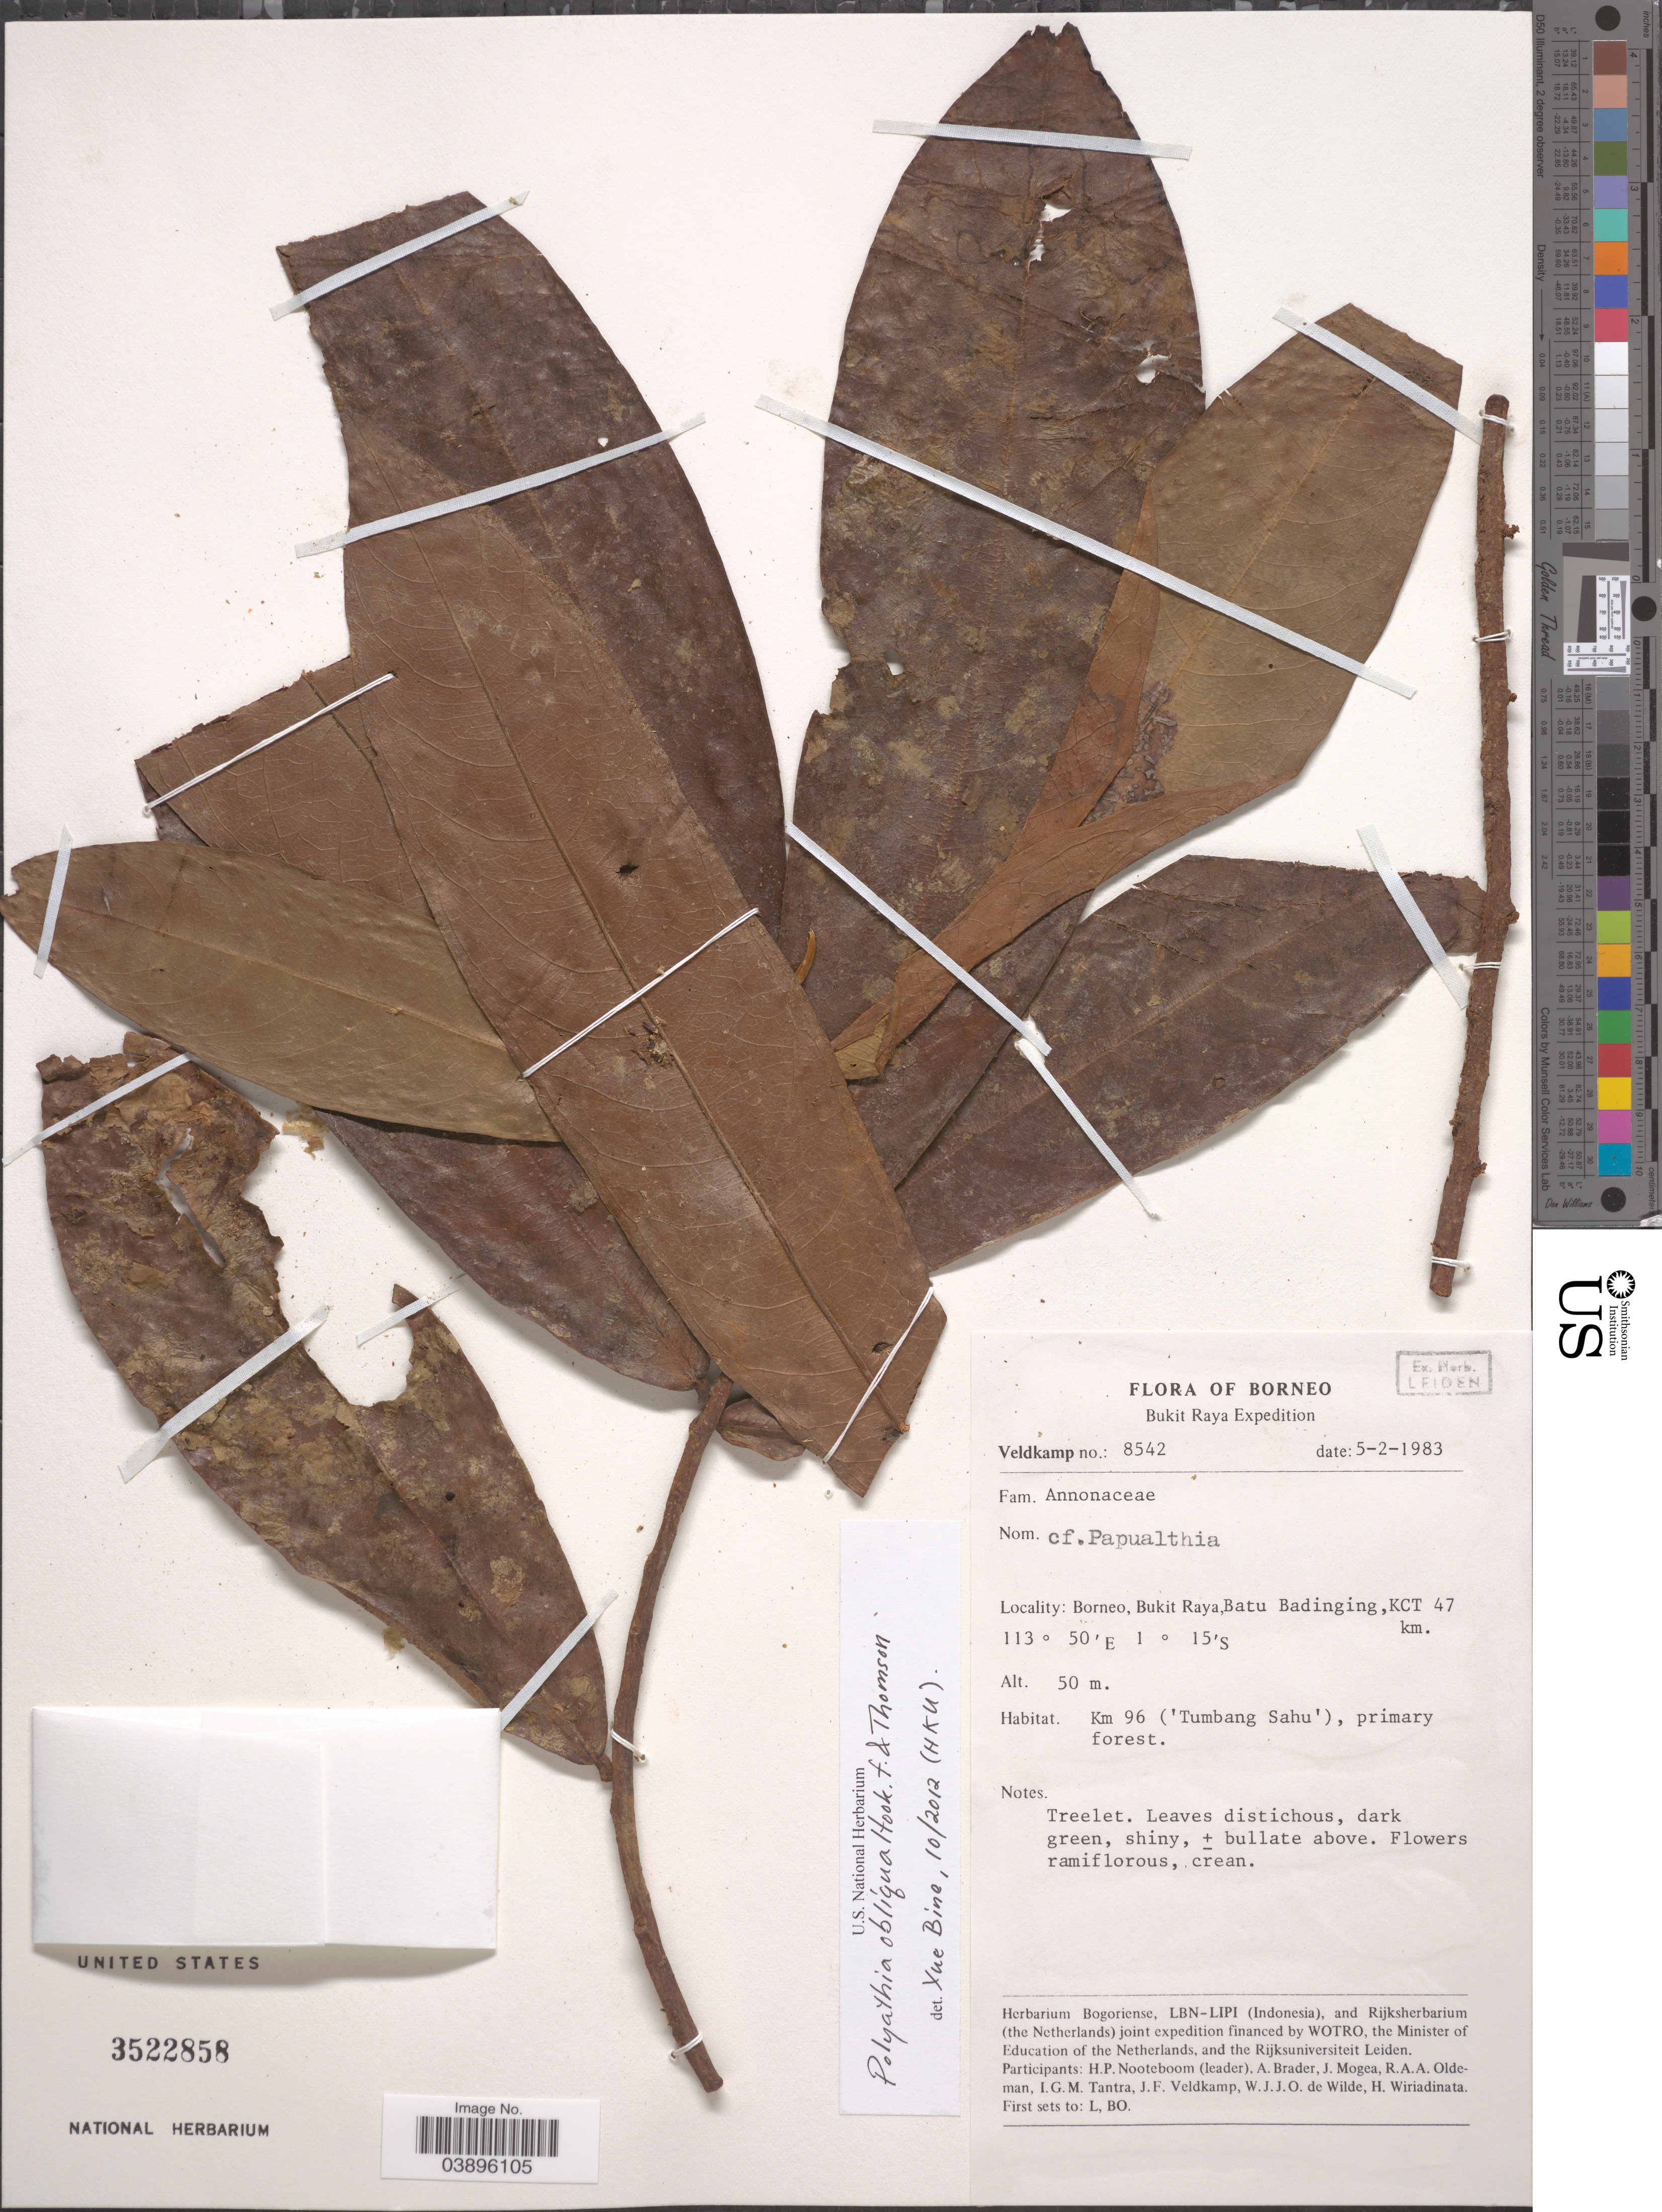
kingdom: Plantae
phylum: Tracheophyta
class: Magnoliopsida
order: Magnoliales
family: Annonaceae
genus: Polyalthia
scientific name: Polyalthia obliqua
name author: Hook. f. & Thomson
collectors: J. F. Veldkamp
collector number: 8542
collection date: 1983-02-05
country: Indonesia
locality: Borneo, Bukit Raya, Batu Badinging, KCT 47 km. Km 96 ('Tumbang Sahu'), primary forest.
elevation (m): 50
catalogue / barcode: US 3522858